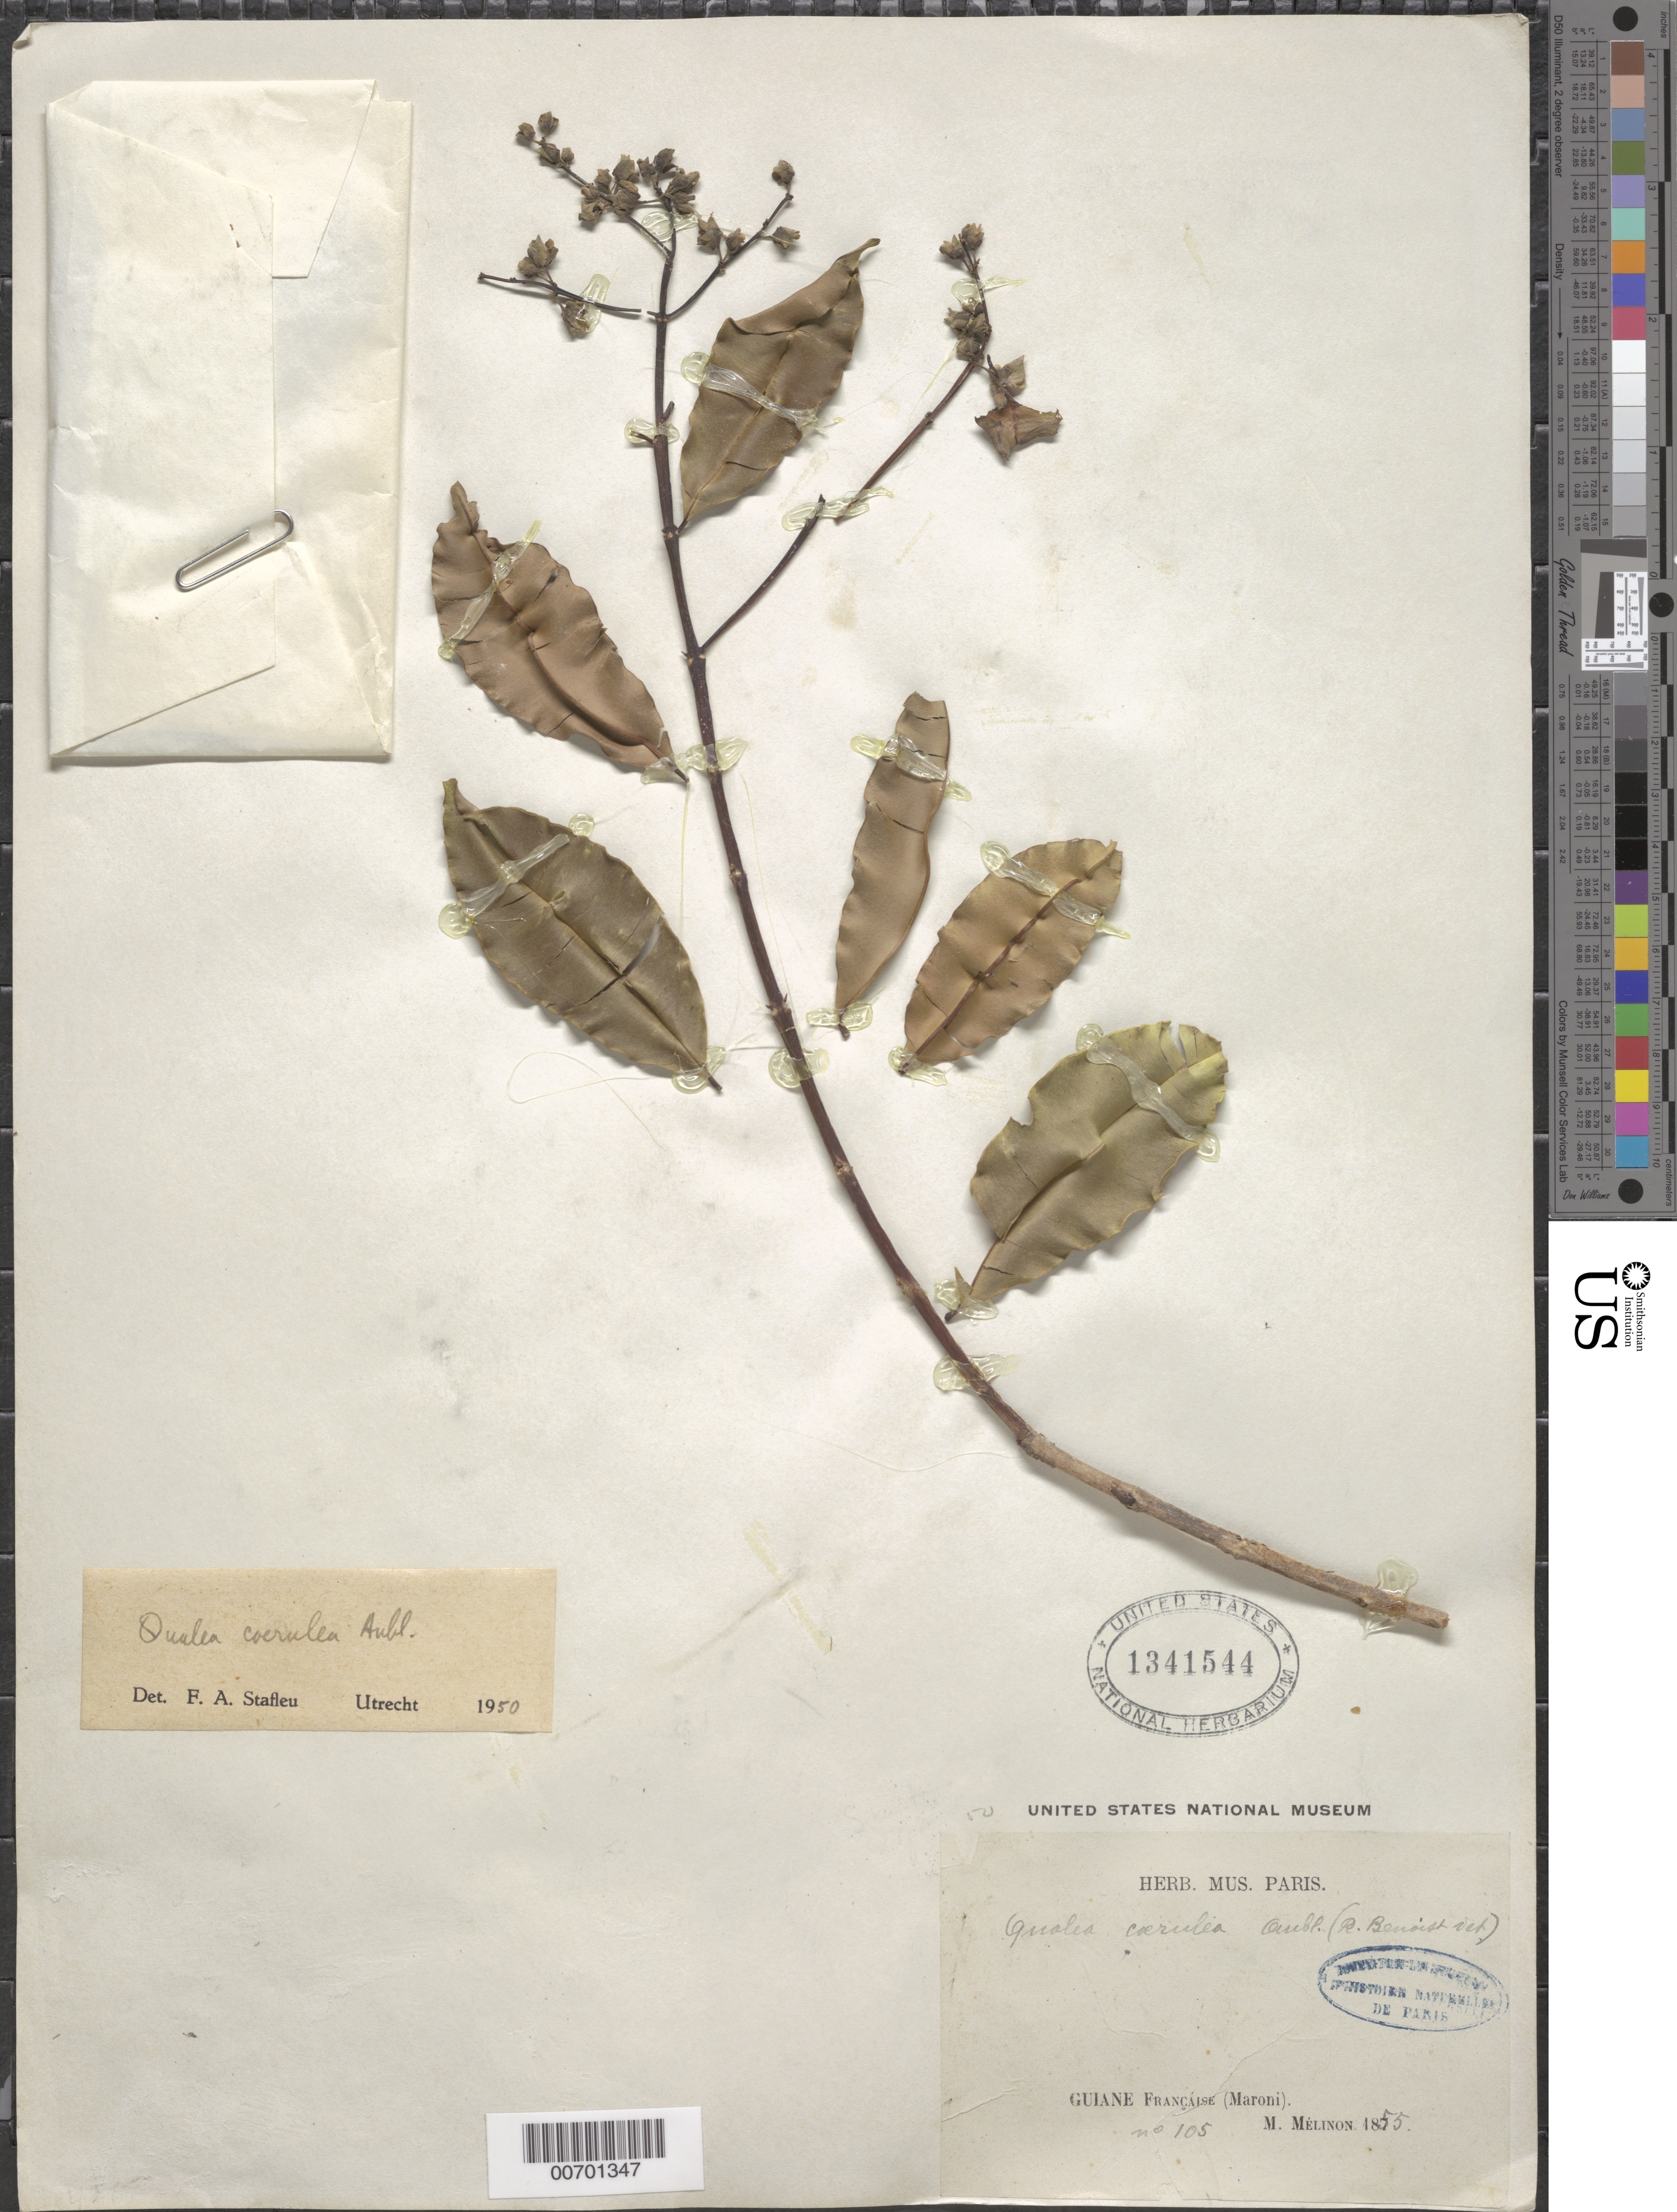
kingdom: Plantae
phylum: Tracheophyta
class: Magnoliopsida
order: Myrtales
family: Vochysiaceae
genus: Qualea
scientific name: Qualea coerulea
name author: Aubl.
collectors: M. Melinon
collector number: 105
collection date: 1855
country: Guyana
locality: Guiane (Maroni).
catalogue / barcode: US 1341544